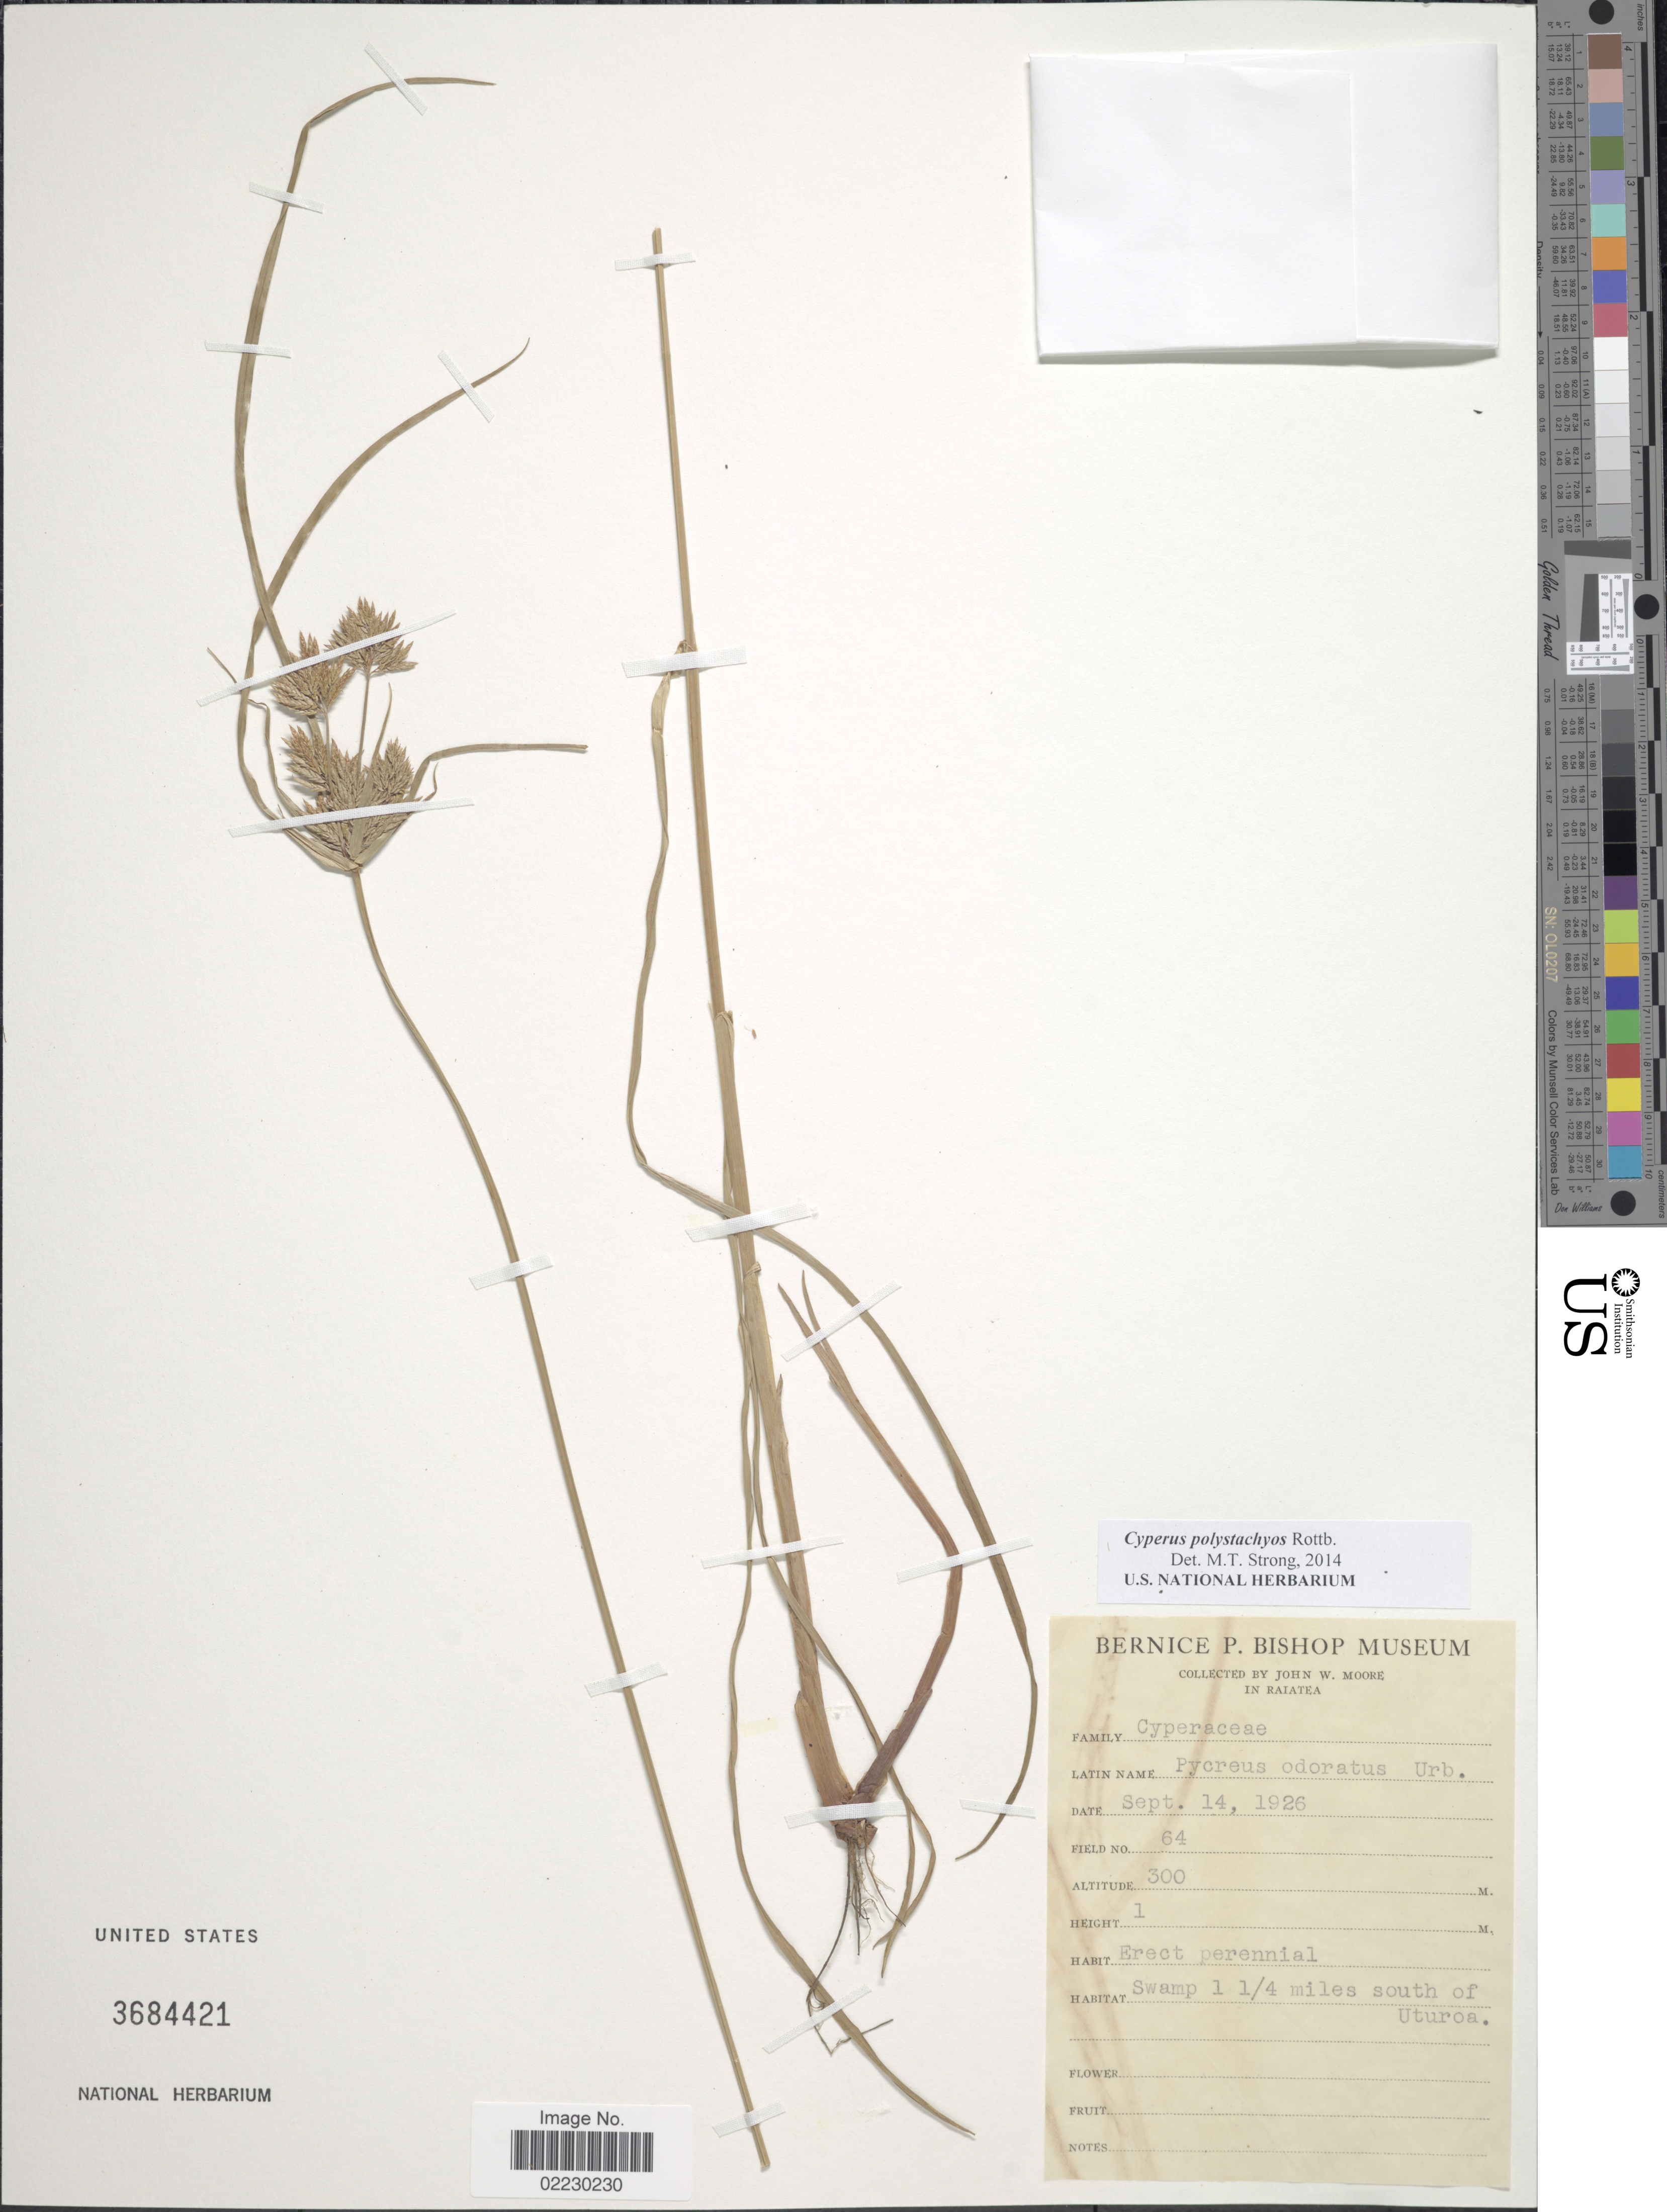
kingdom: Plantae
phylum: Tracheophyta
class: Liliopsida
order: Poales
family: Cyperaceae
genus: Cyperus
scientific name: Cyperus polystachyos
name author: Rottb.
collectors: J. Moore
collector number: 64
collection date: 1926-09-14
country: French Polynesia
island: Raiatea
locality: Raiatea, swamp 1 1/4 miles south of Uturoa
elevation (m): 300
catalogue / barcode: US 3684421